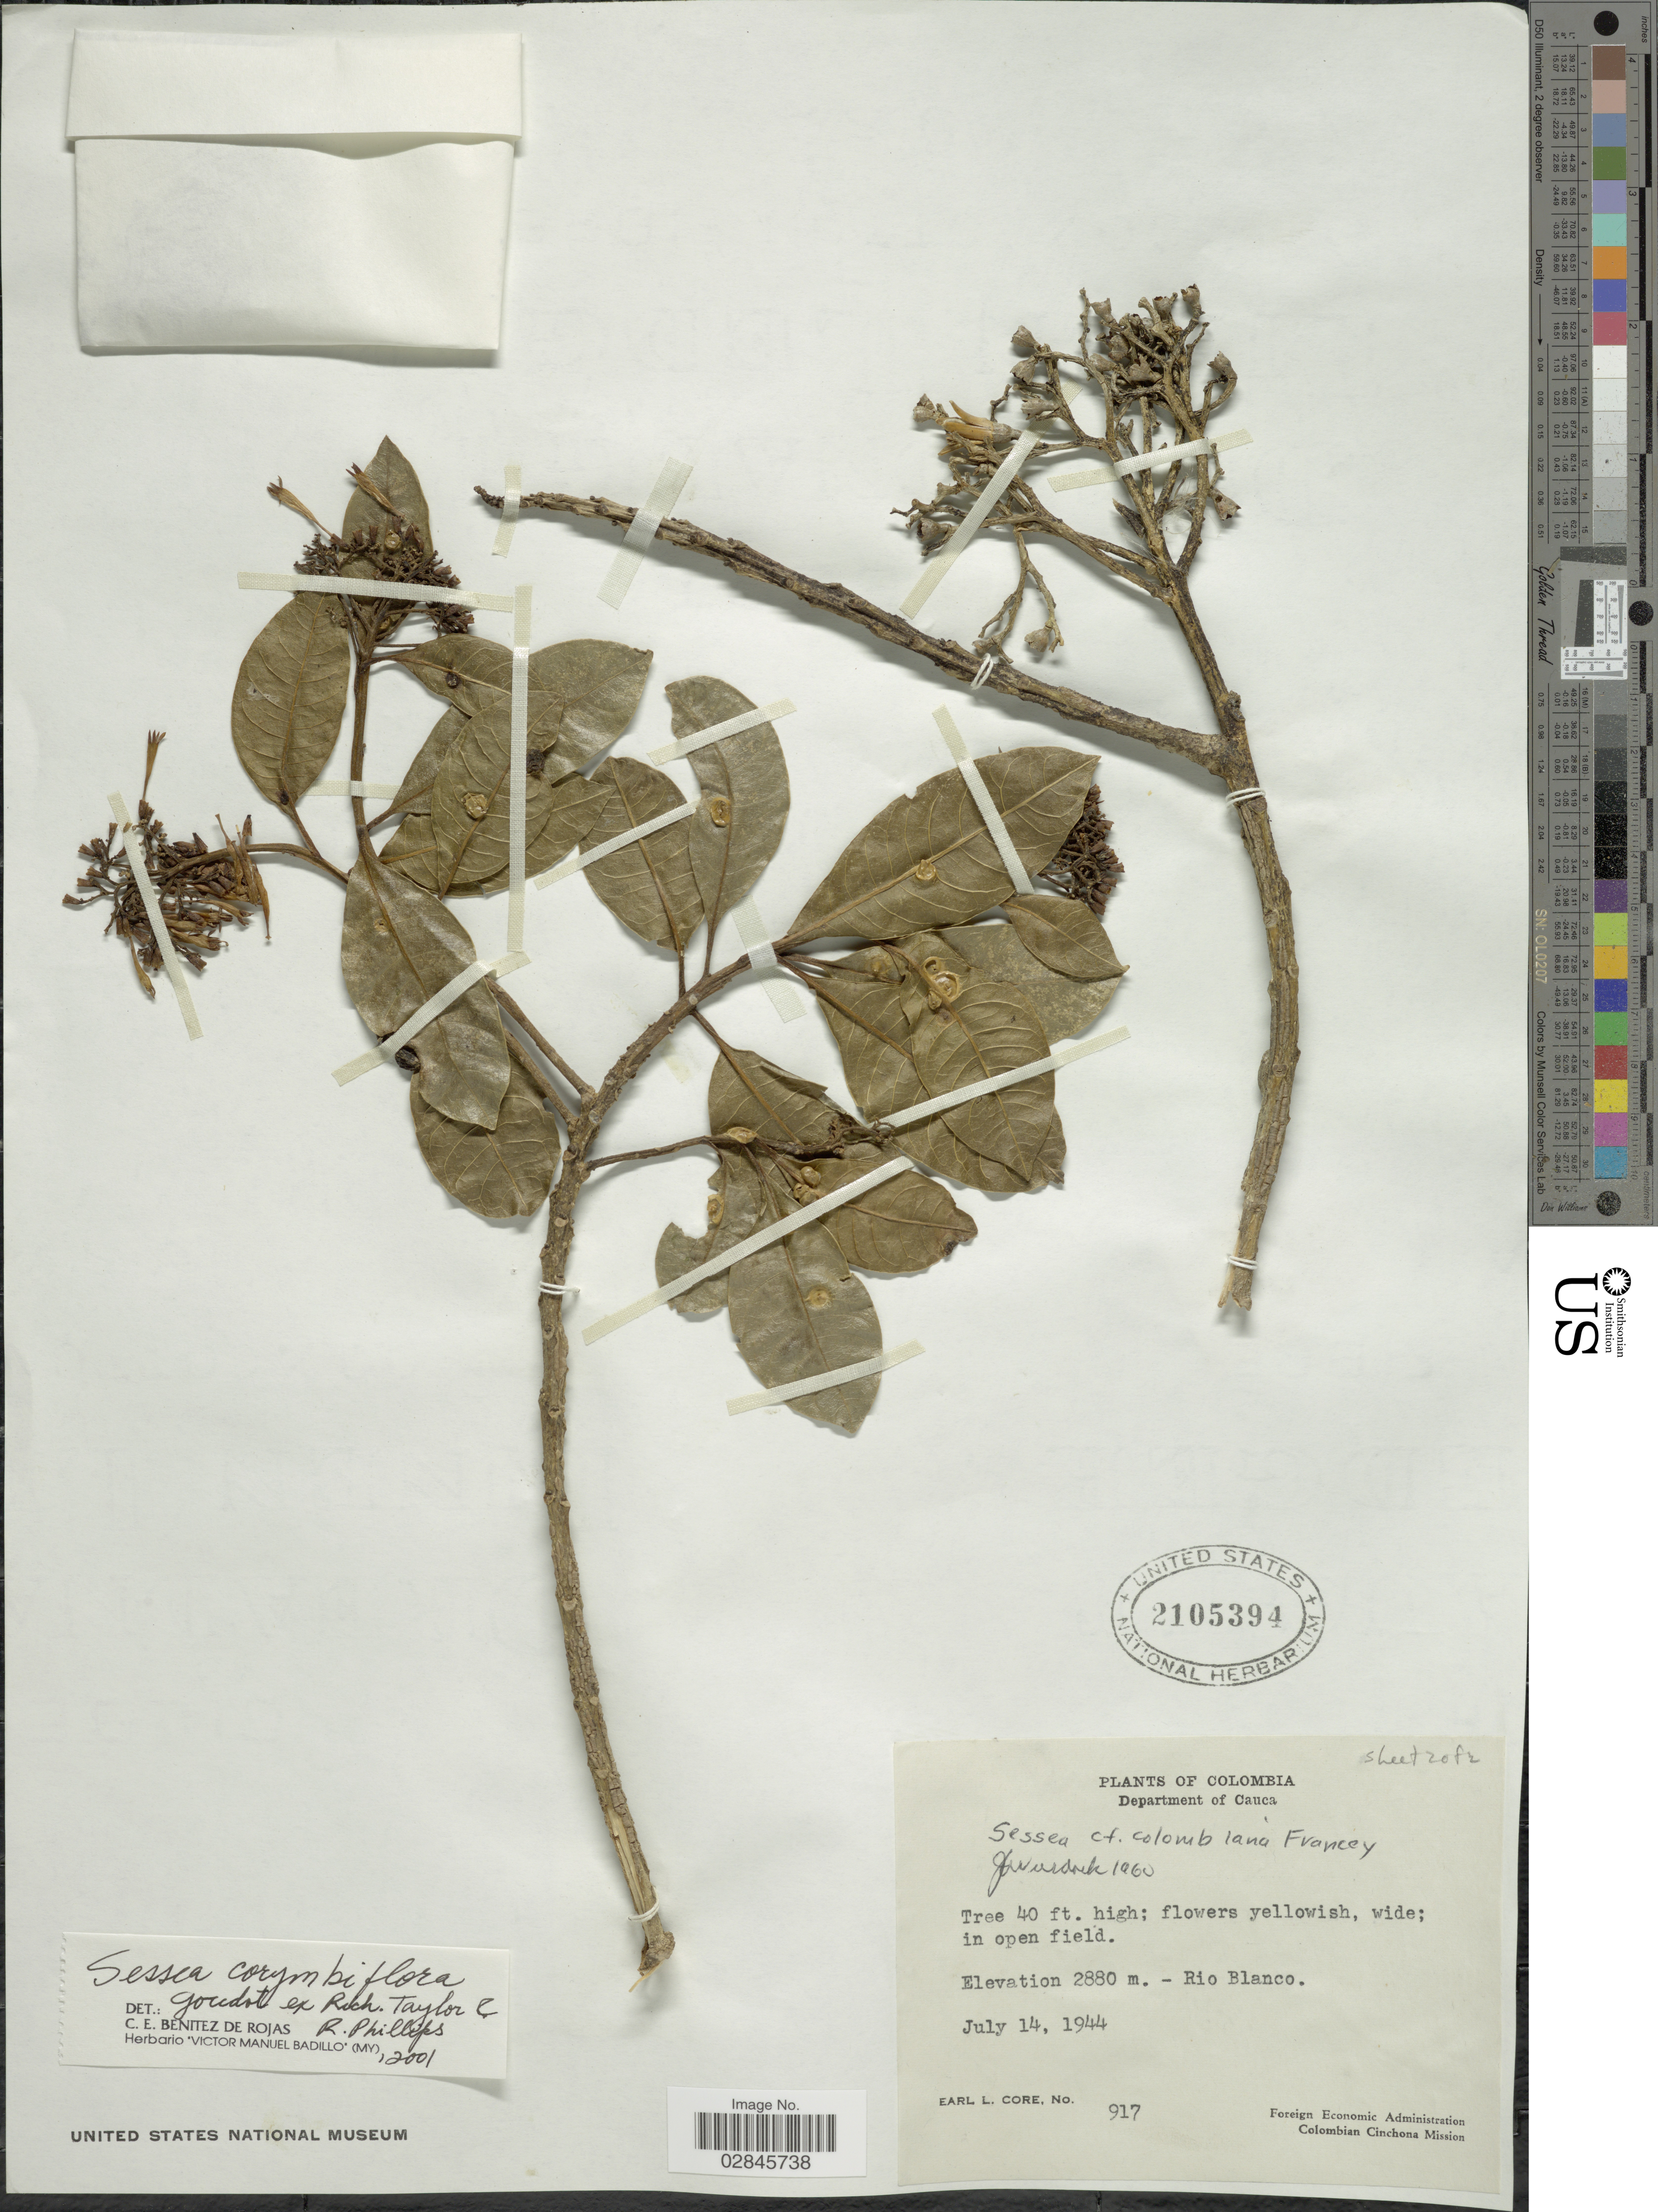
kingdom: Plantae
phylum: Tracheophyta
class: Magnoliopsida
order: Solanales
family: Solanaceae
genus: Sessea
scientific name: Sessea corymbiflora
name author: Goudot ex R. Taylor & R. Phillips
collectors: E. L. Core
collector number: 917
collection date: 1944-07-14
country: Colombia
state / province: Cauca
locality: Department of Cauca. Rio Blanco.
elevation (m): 2880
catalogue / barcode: US 2105394